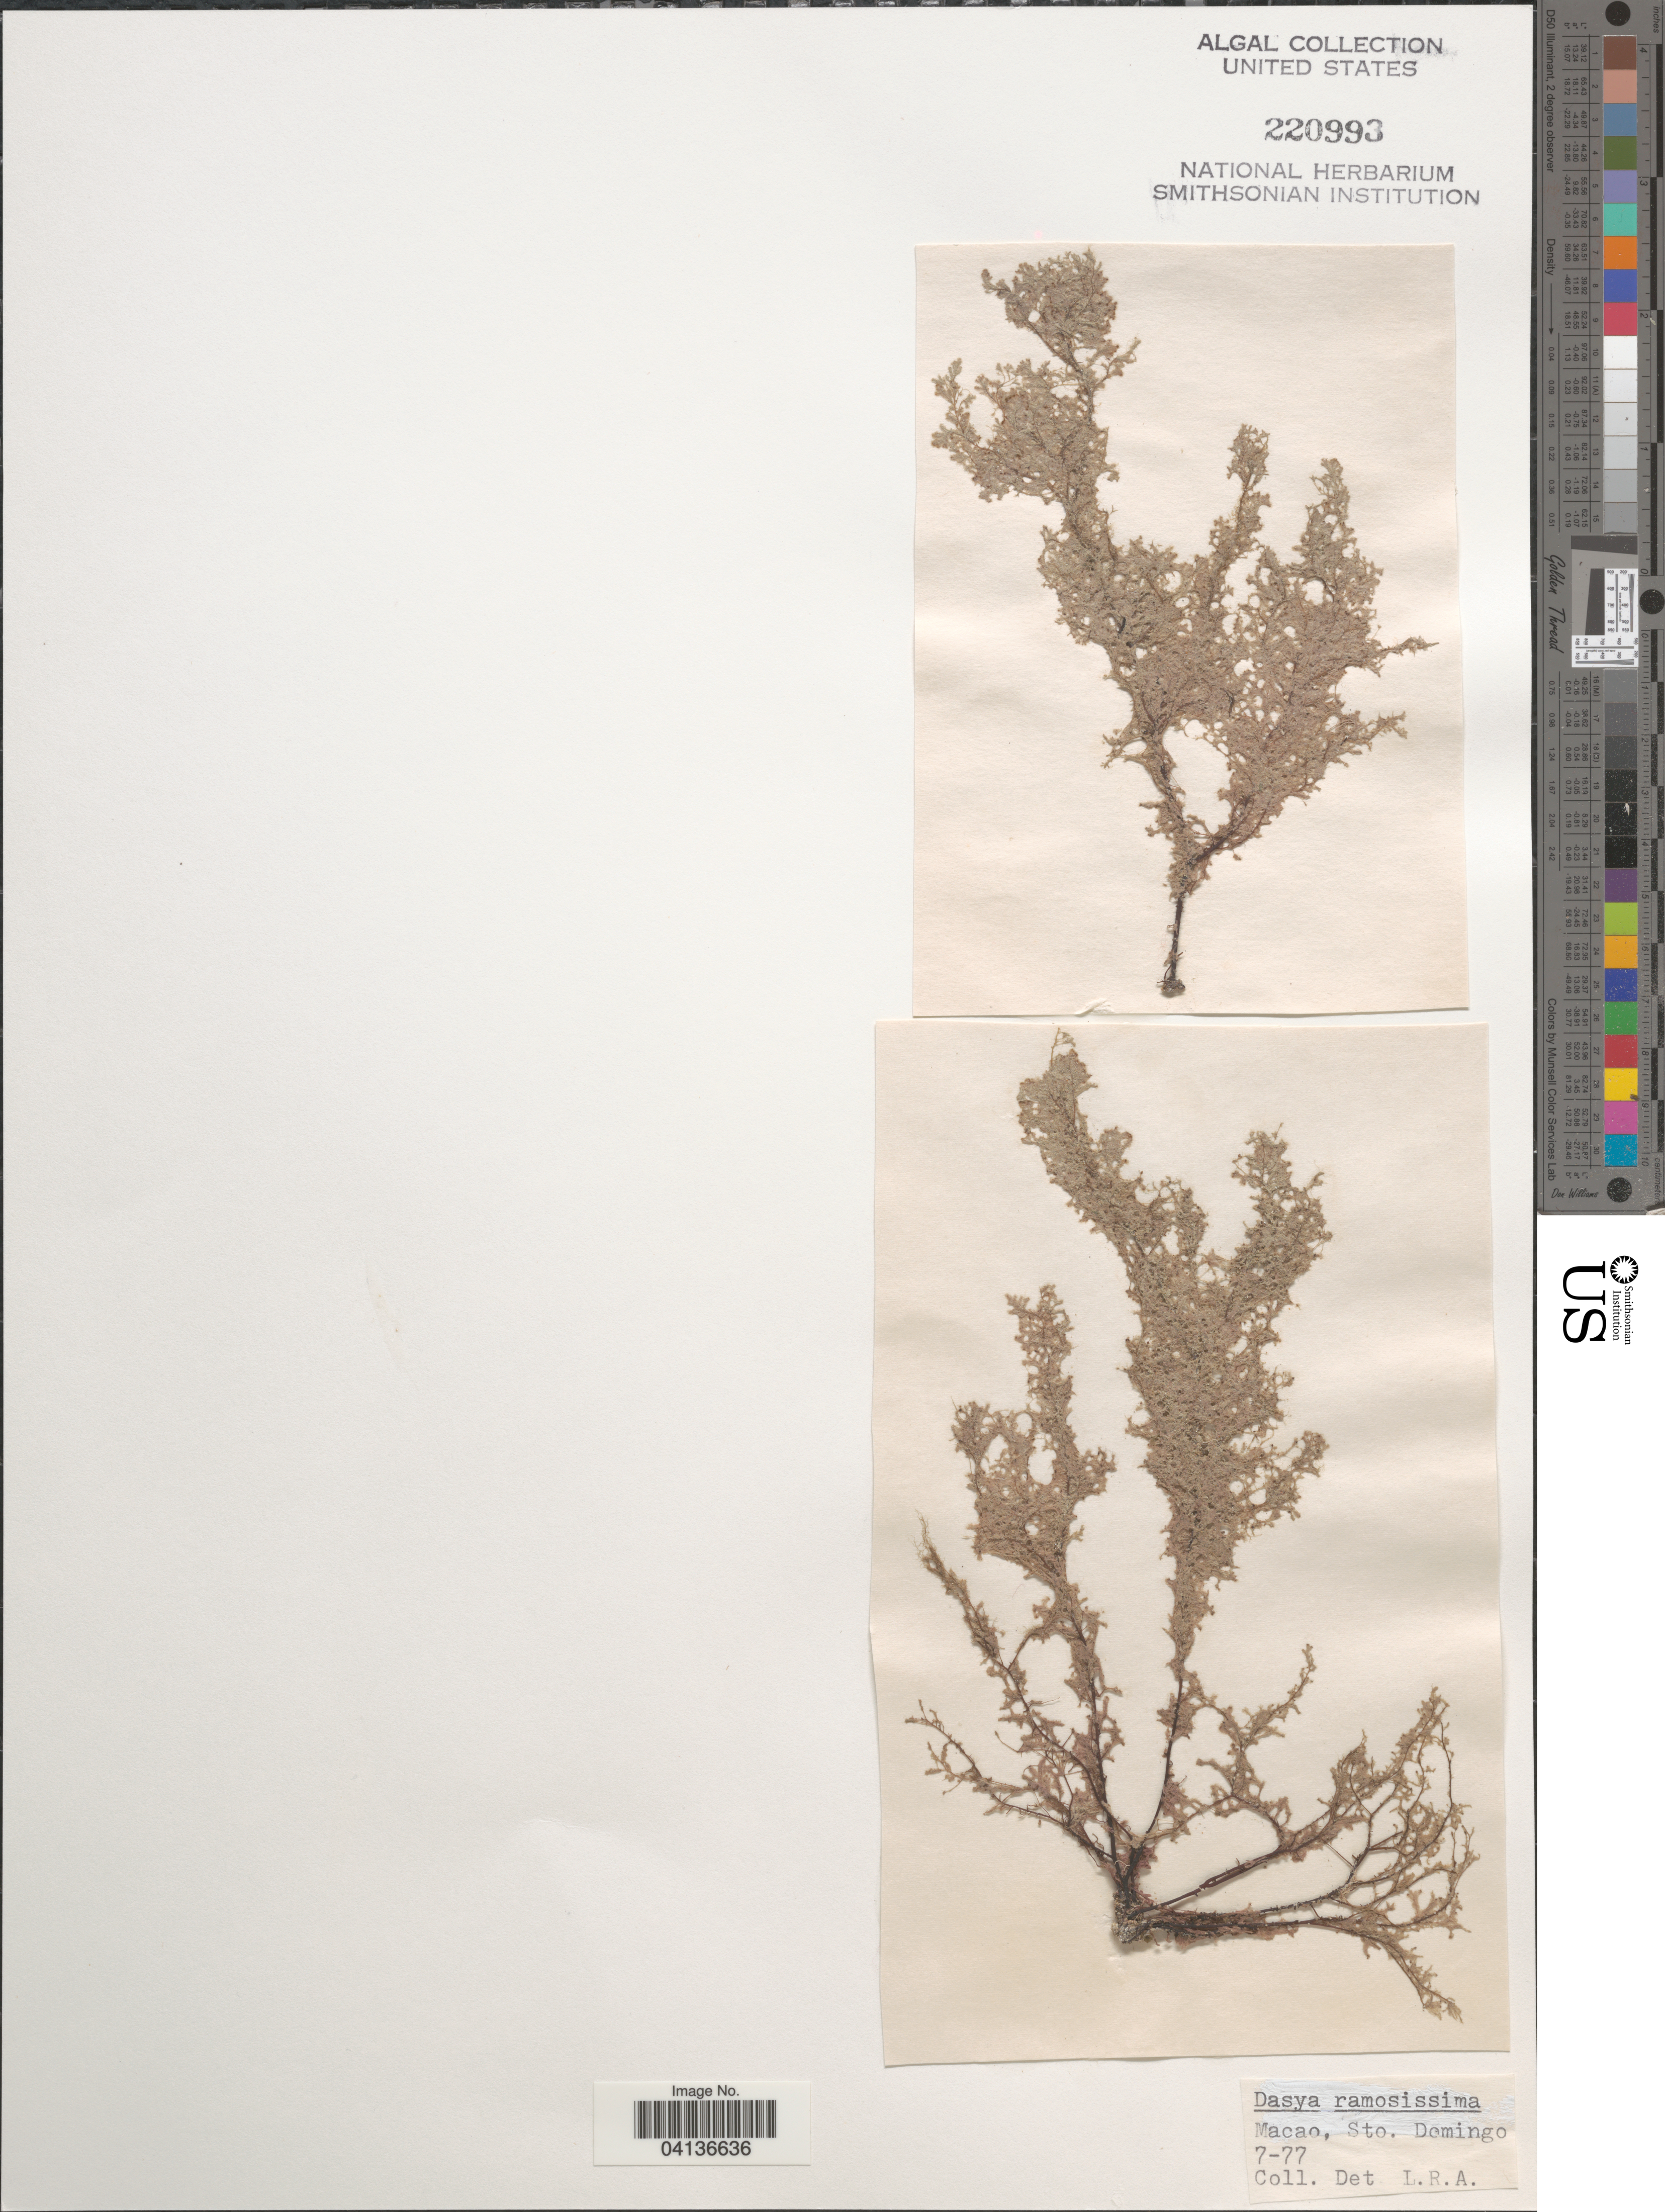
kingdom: Plantae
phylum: Rhodophyta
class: Florideophyceae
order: Ceramiales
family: Dasyaceae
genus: Dasya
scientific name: Dasya ramosissima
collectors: L. R. A.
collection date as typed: Transcribed d/m/y: /7/77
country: Dominican Republic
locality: Macao, Sto. Domingo.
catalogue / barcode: US 220993